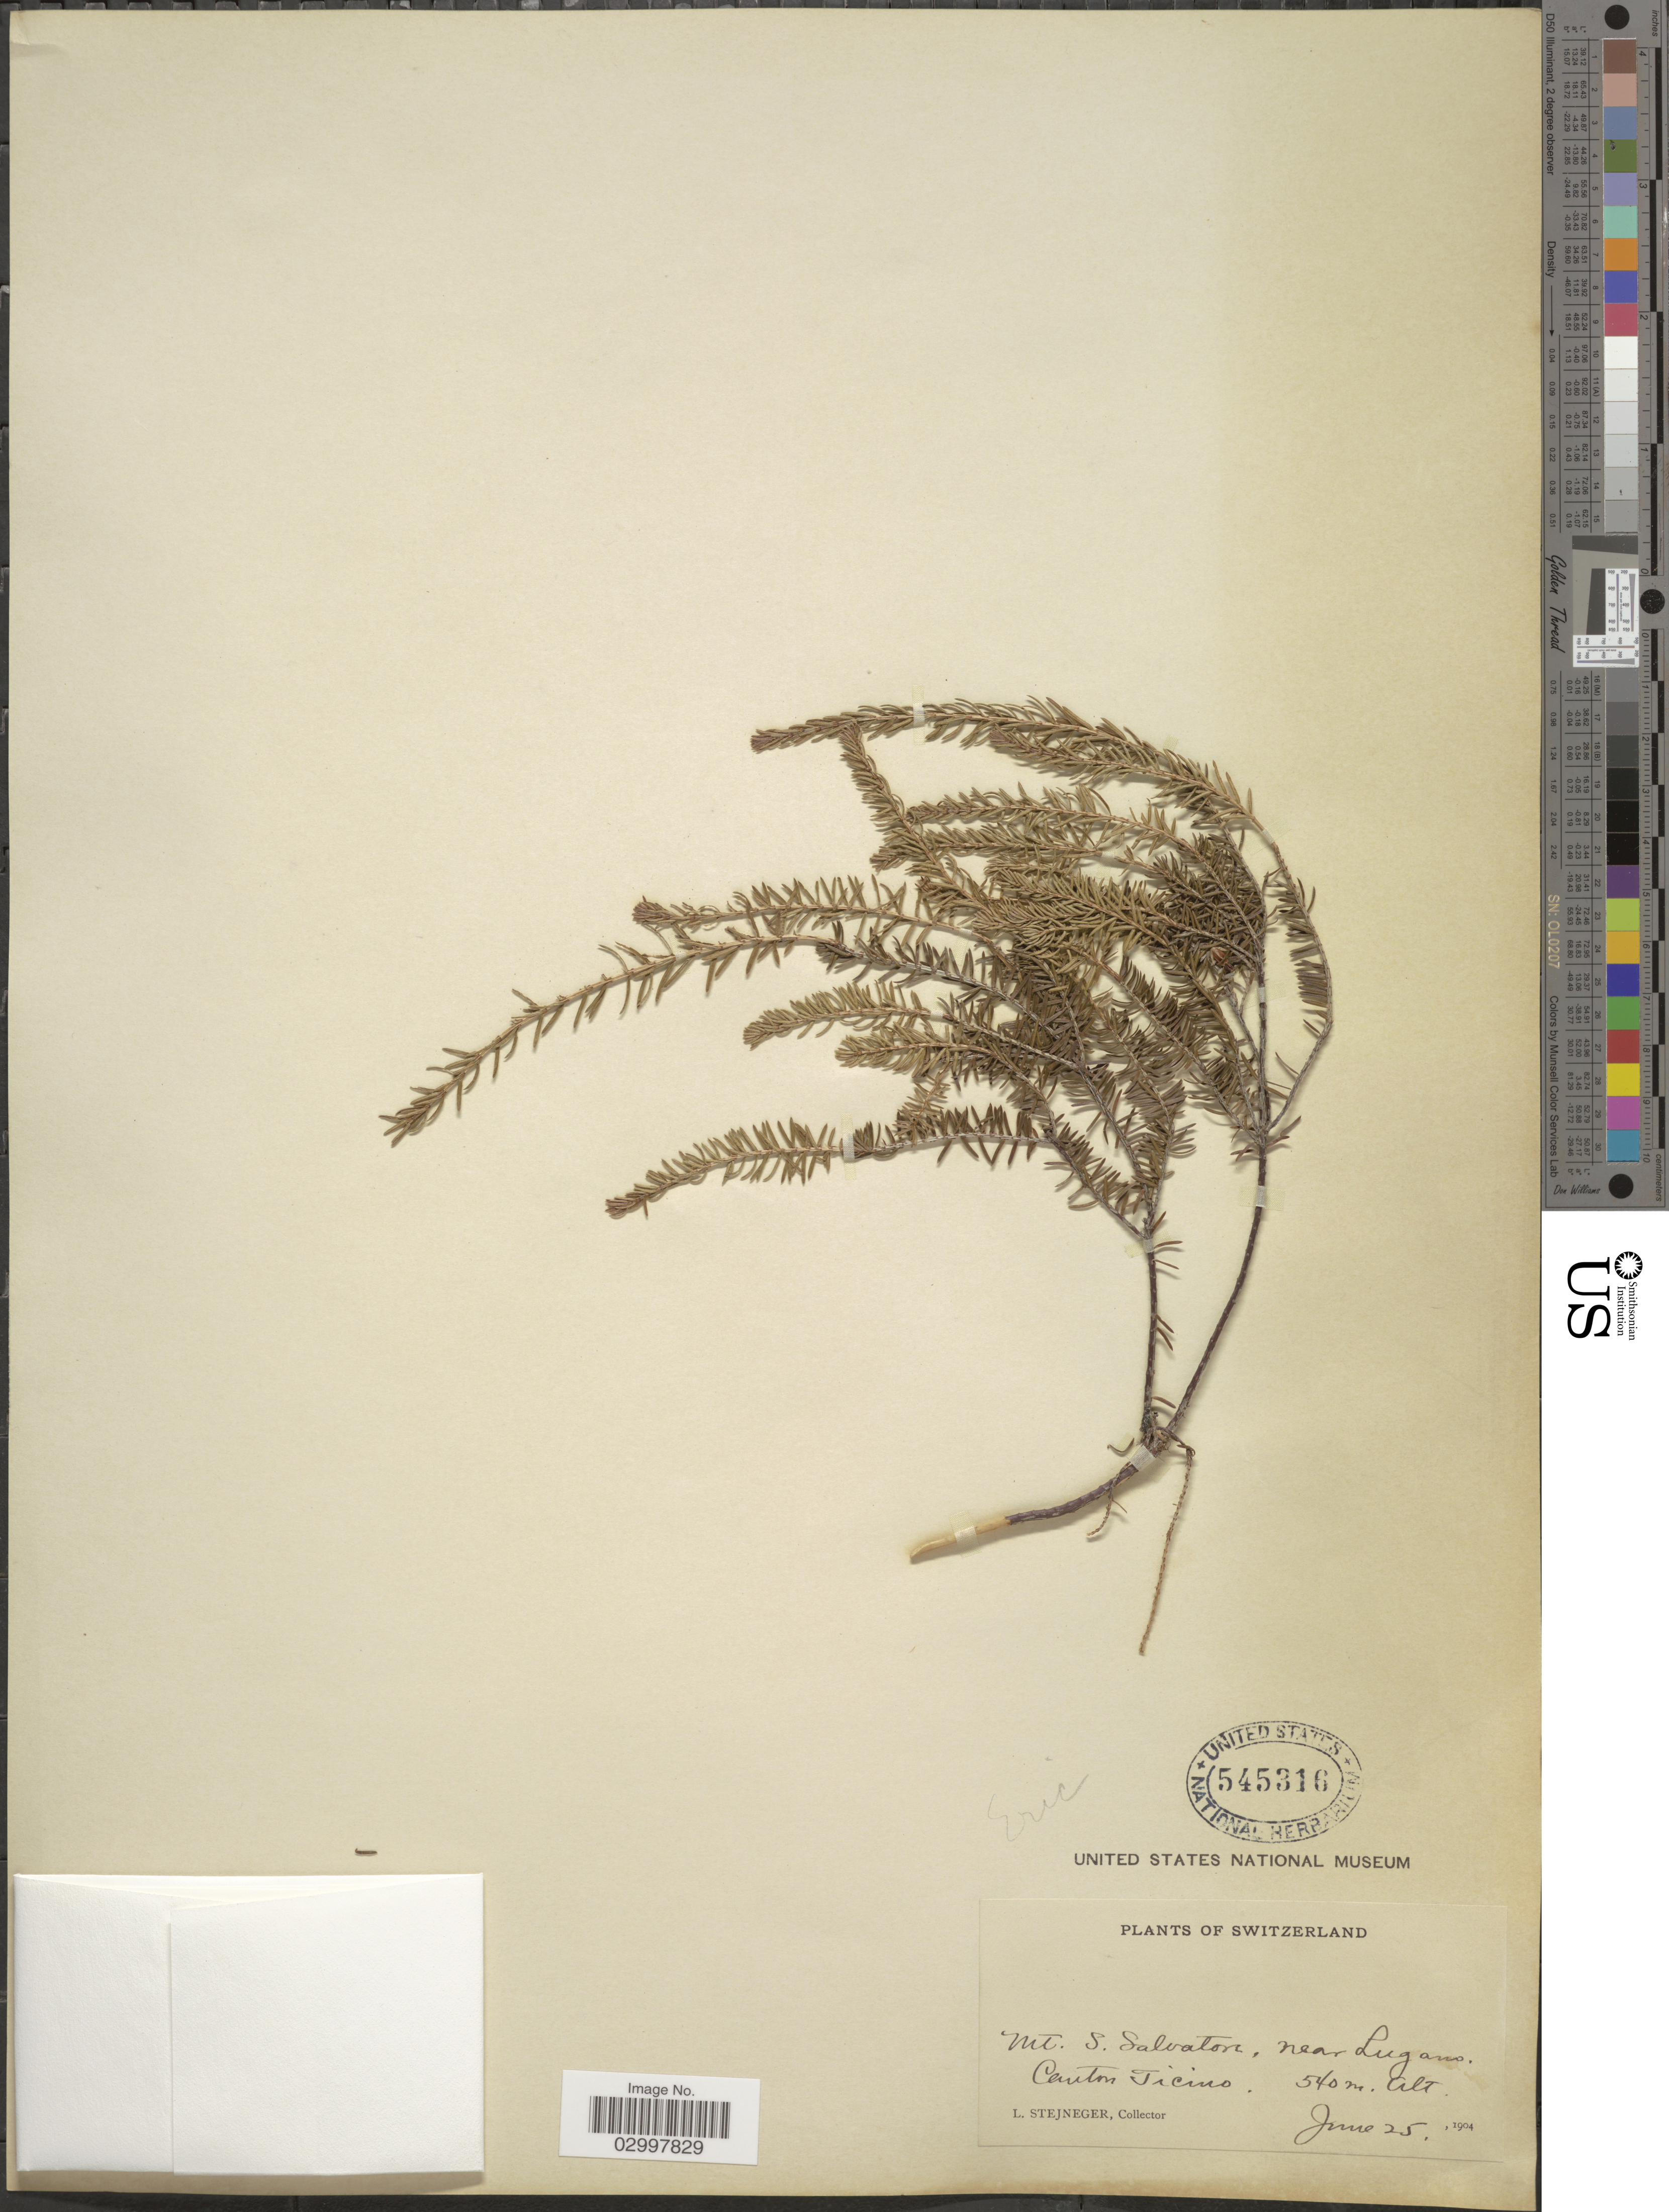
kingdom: Plantae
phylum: Tracheophyta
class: Magnoliopsida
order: Ericales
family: Ericaceae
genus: Erica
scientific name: Erica sp.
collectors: L. Stejneger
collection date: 1904-06-25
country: Switzerland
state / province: Ticino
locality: Mt. S. Salvaton, near Lugano. Canton Ticino.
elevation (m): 540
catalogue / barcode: US 545316